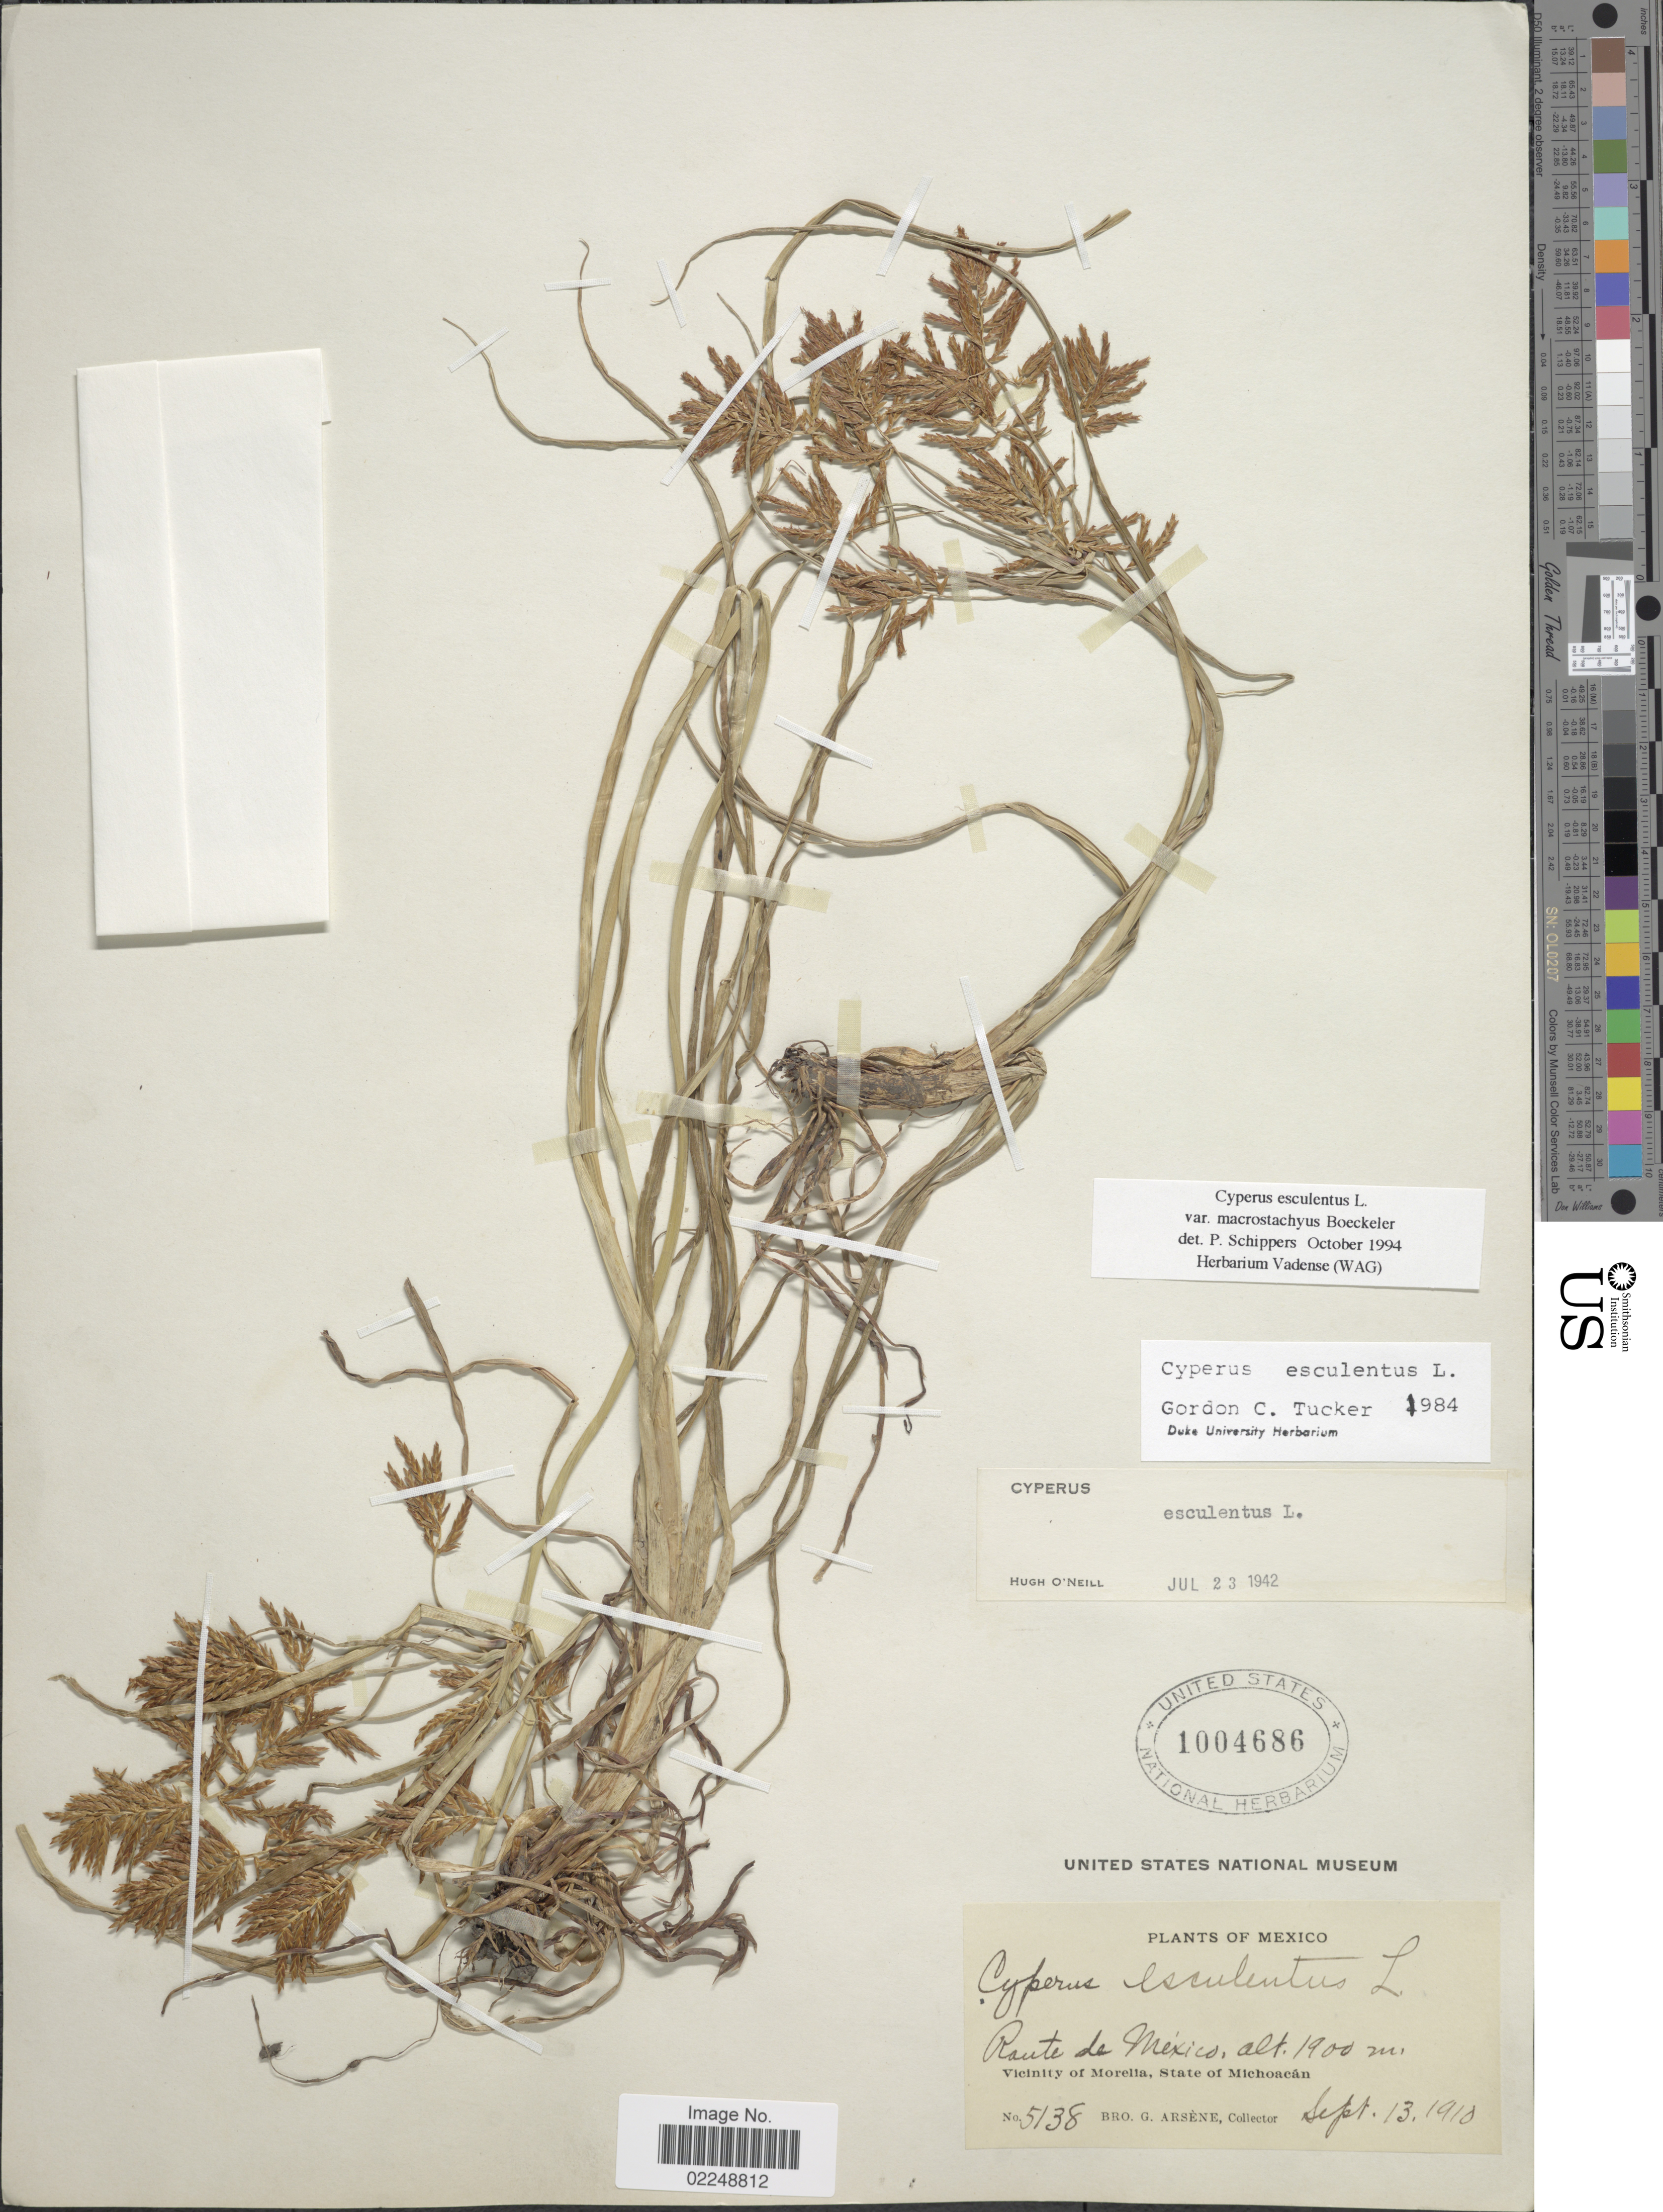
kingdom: Plantae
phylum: Tracheophyta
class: Liliopsida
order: Poales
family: Cyperaceae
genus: Cyperus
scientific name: Cyperus esculentus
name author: L.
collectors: Bro. G. Arsène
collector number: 5138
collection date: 1910-09-13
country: Mexico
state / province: Michoacán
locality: Route de Mexico, Vicinity of Morelia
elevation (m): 1900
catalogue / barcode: US 1004686